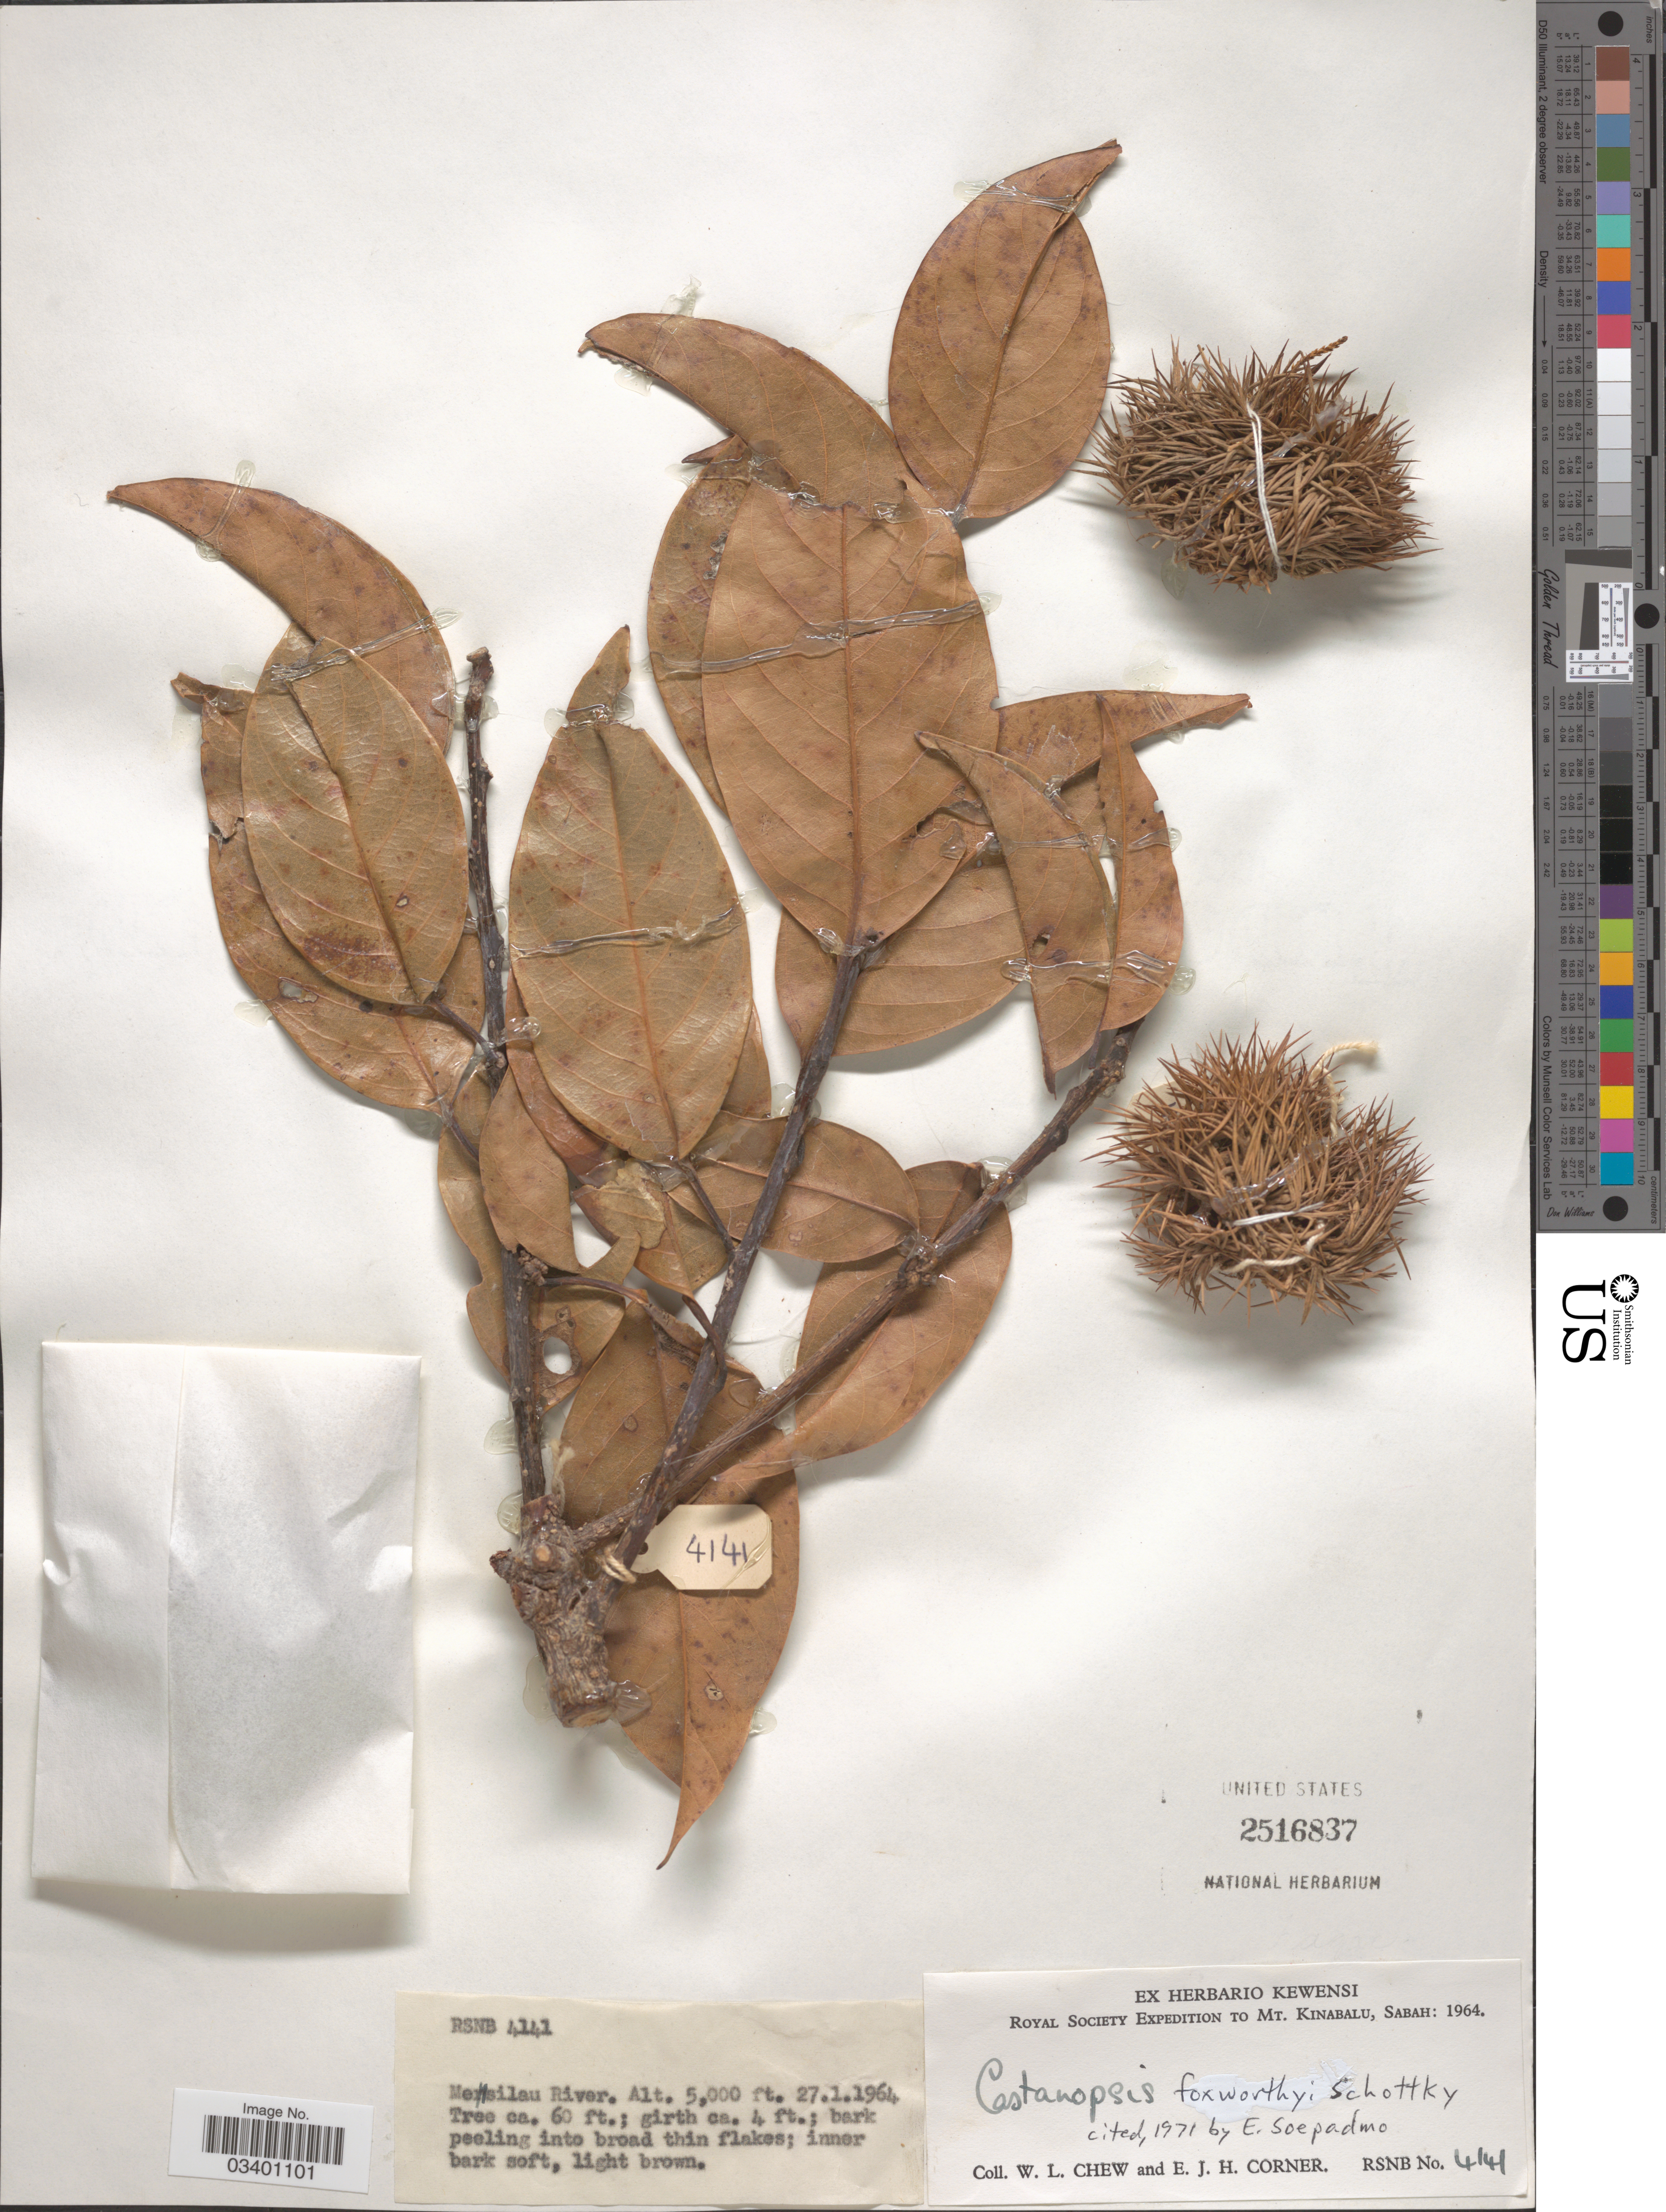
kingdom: Plantae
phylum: Tracheophyta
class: Magnoliopsida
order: Fagales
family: Fagaceae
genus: Castanopsis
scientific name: Castanopsis foxworthyi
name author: Schottky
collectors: W. Chew & E. Corner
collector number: RSNB 4141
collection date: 1964-01-27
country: Malaysia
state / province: Sabah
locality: Mt. Kinabalu. Mesilau River.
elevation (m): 1524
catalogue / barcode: US 2516837